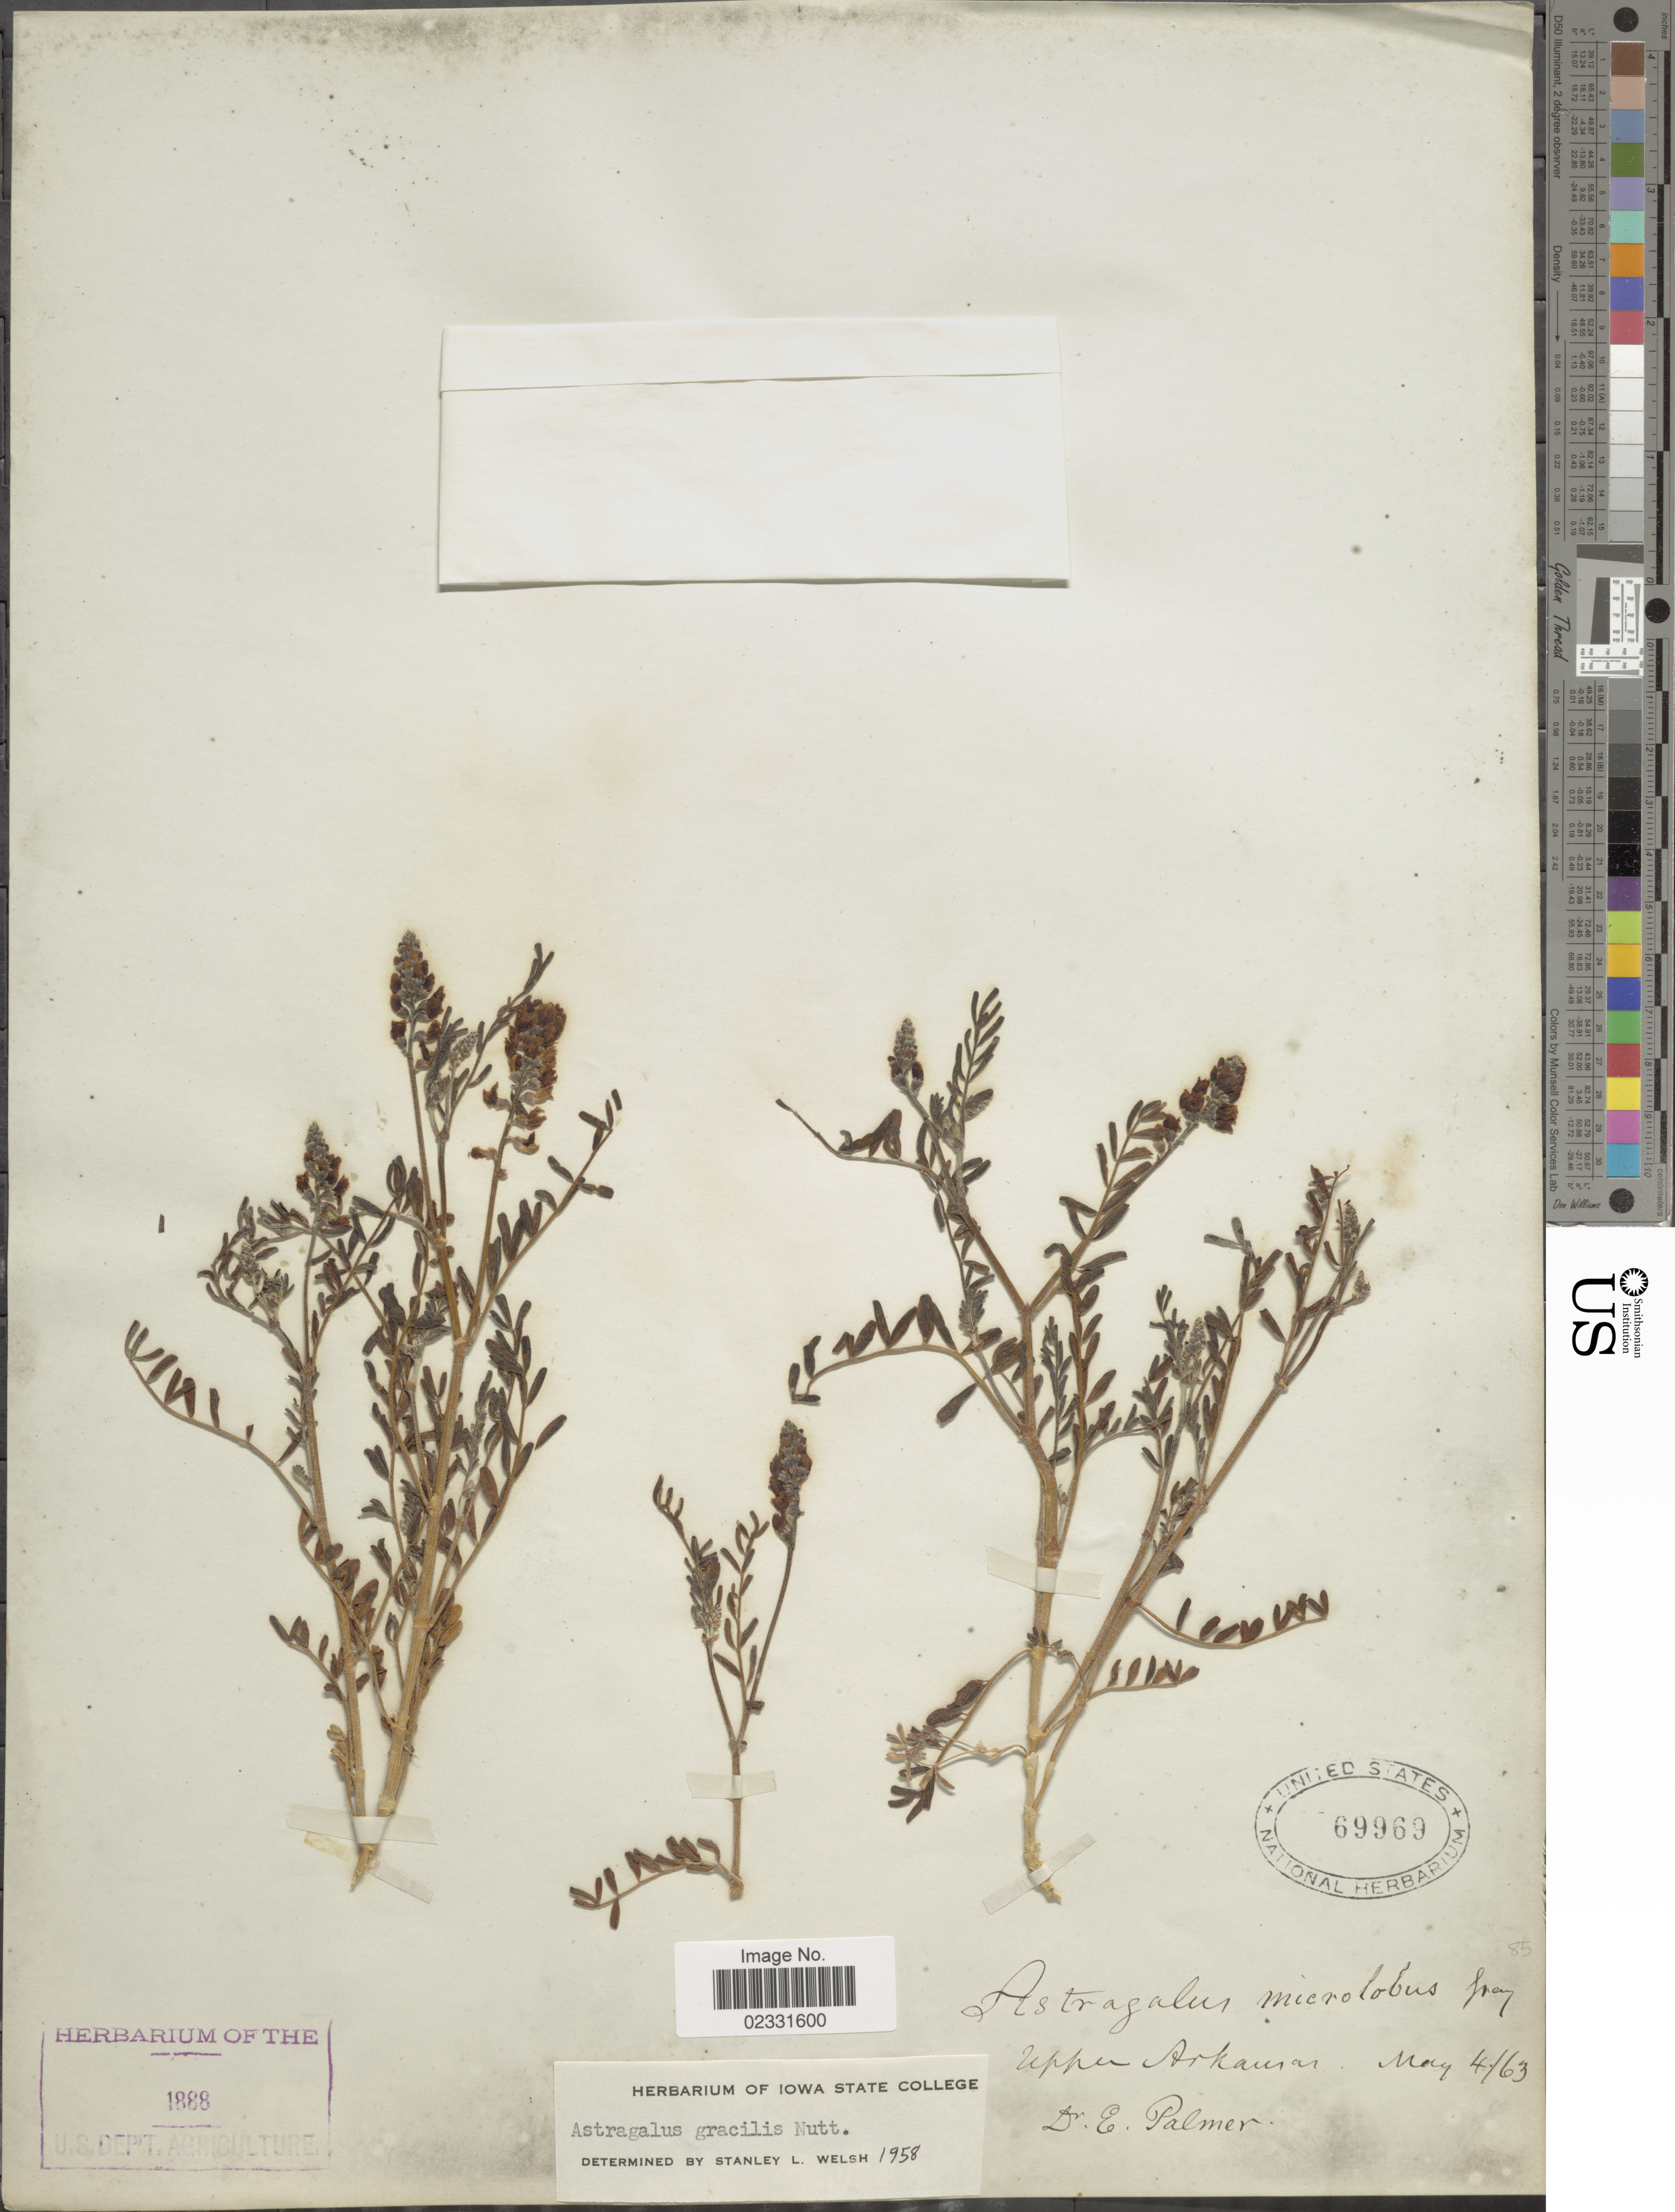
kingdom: Plantae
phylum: Tracheophyta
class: Magnoliopsida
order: Fabales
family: Fabaceae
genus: Astragalus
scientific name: Astragalus gracilis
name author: Nutt.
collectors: E. Palmer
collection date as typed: Transcribed d/m/y: 4/5/63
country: United States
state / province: Arkansas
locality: Upper Arkansas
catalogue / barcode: US 69969